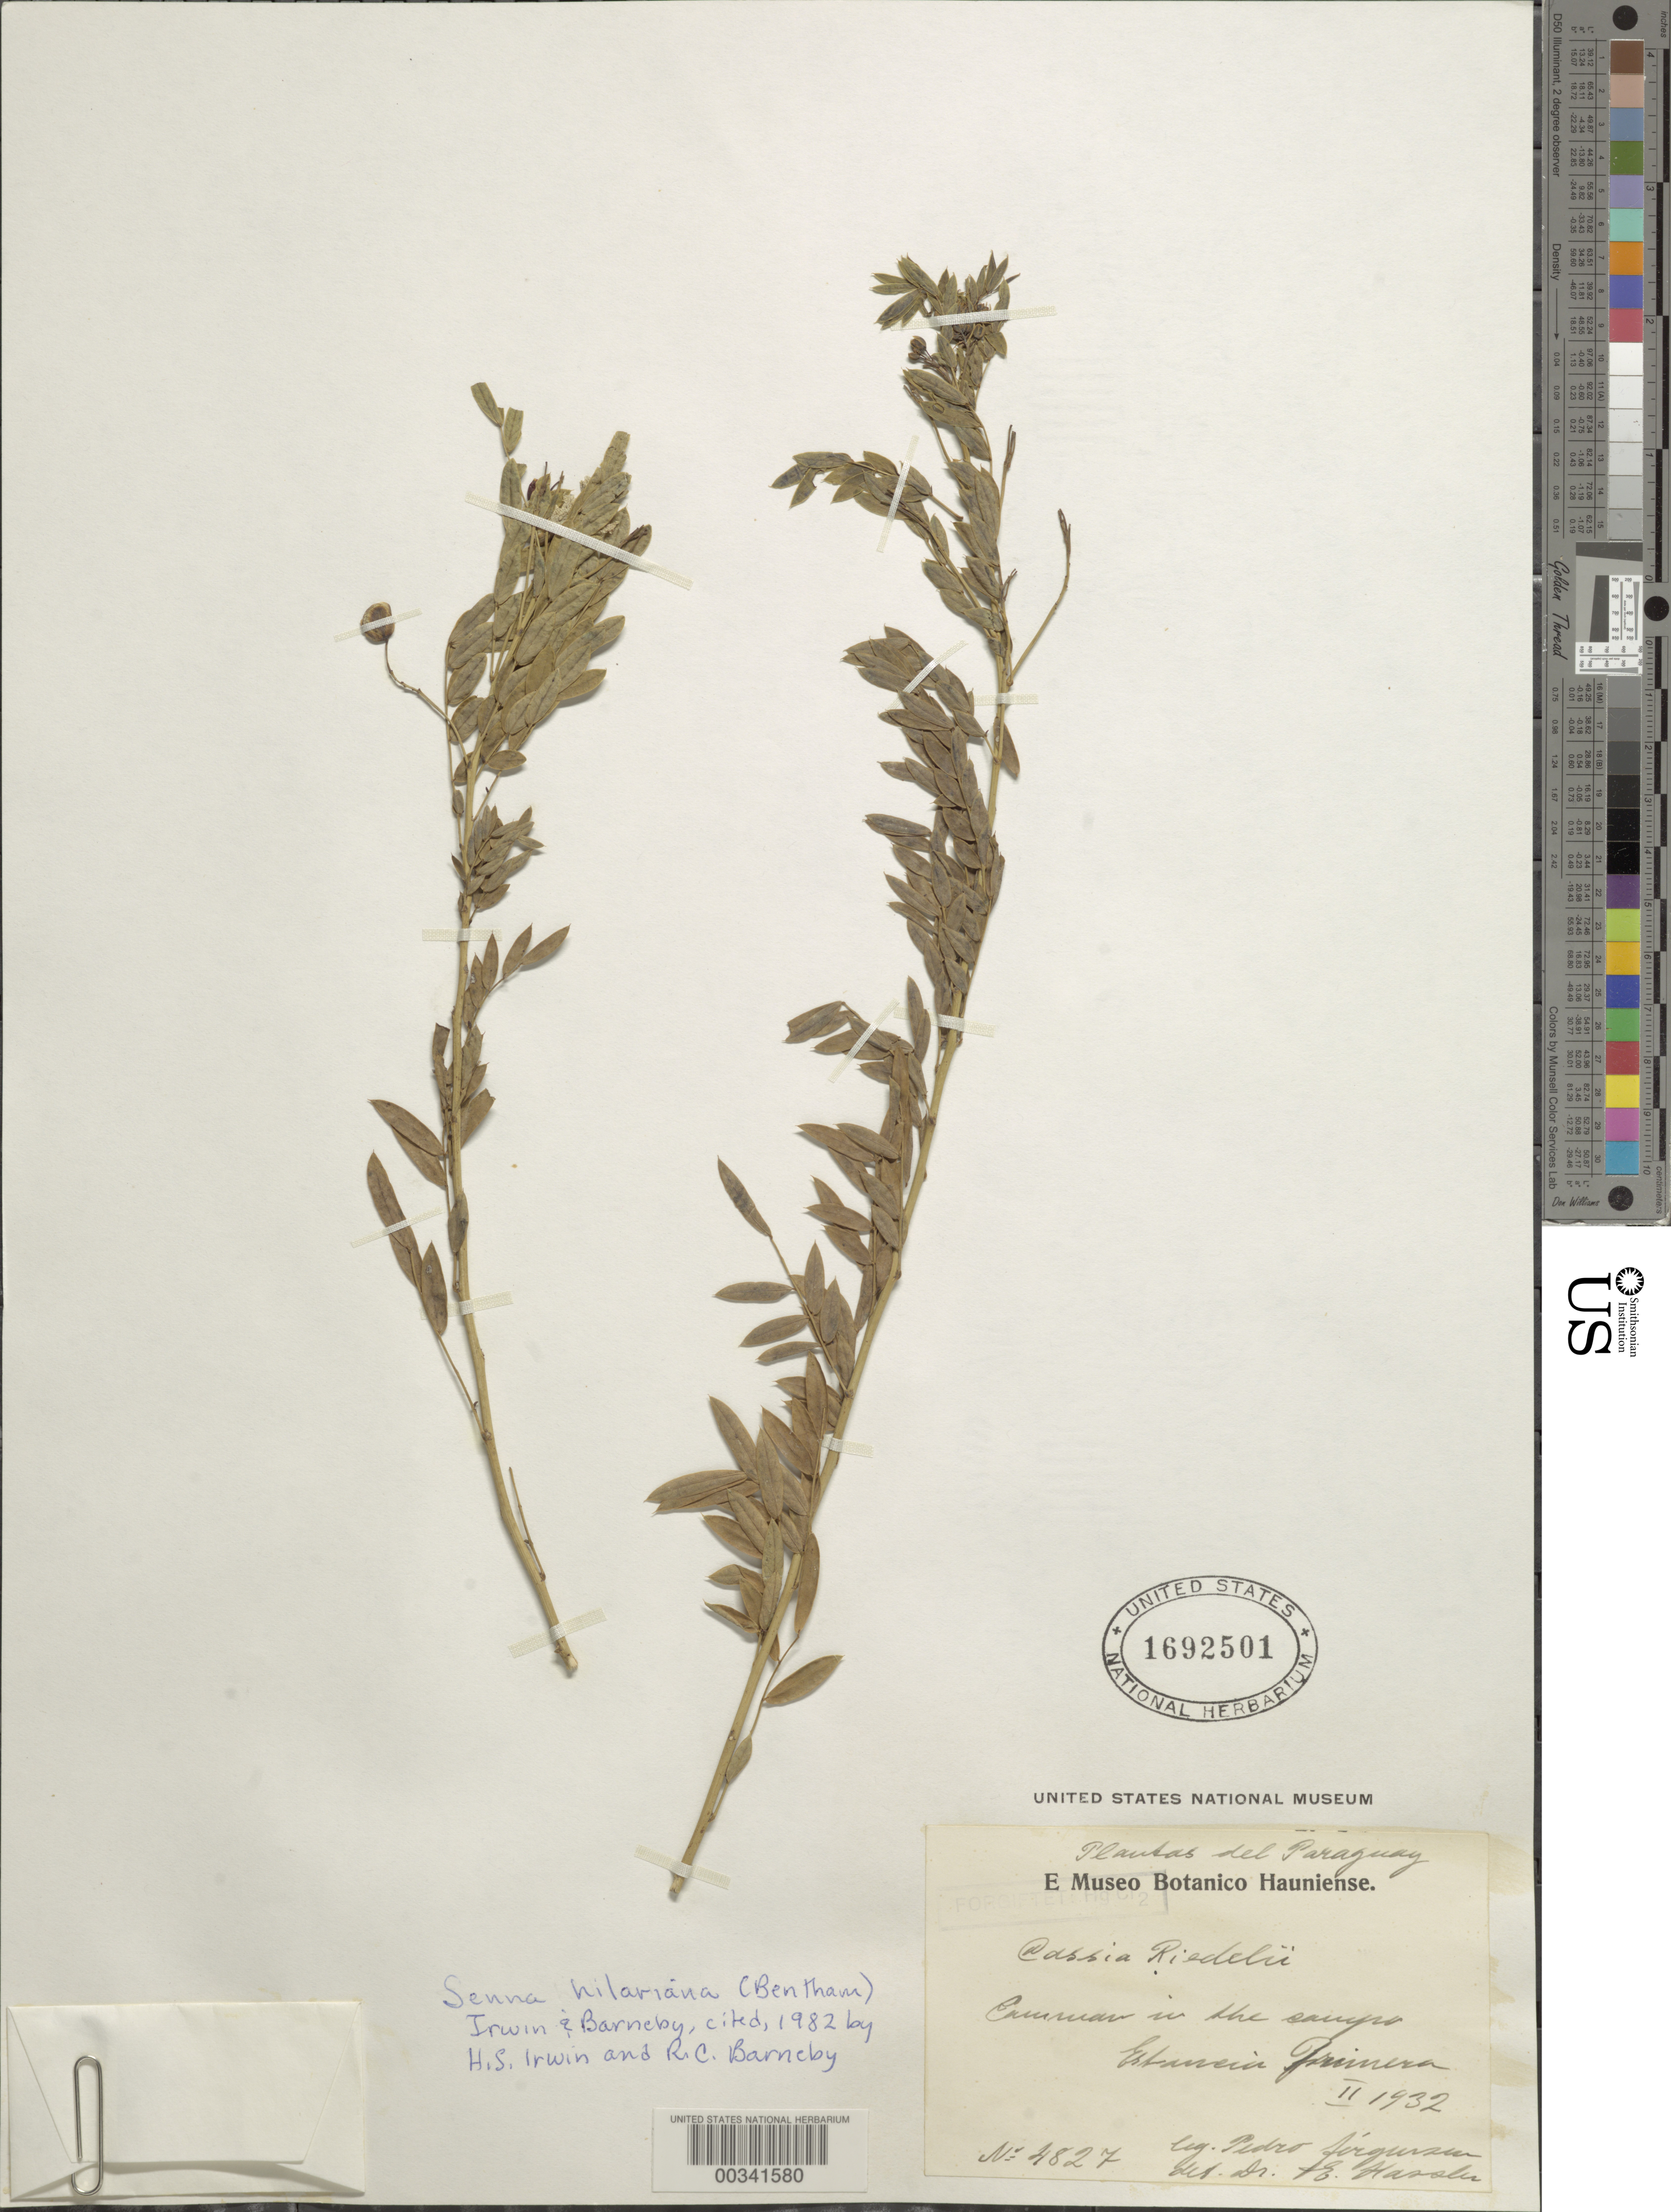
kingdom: Plantae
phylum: Tracheophyta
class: Magnoliopsida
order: Fabales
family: Fabaceae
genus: Senna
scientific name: Senna hilariana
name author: (Benth.) H.S. Irwin & Barneby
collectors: P. Jorgensen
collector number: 4827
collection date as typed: Feb 1932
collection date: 1932-02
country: Paraguay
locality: Camman in the campo; estancia primera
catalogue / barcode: US 1692501